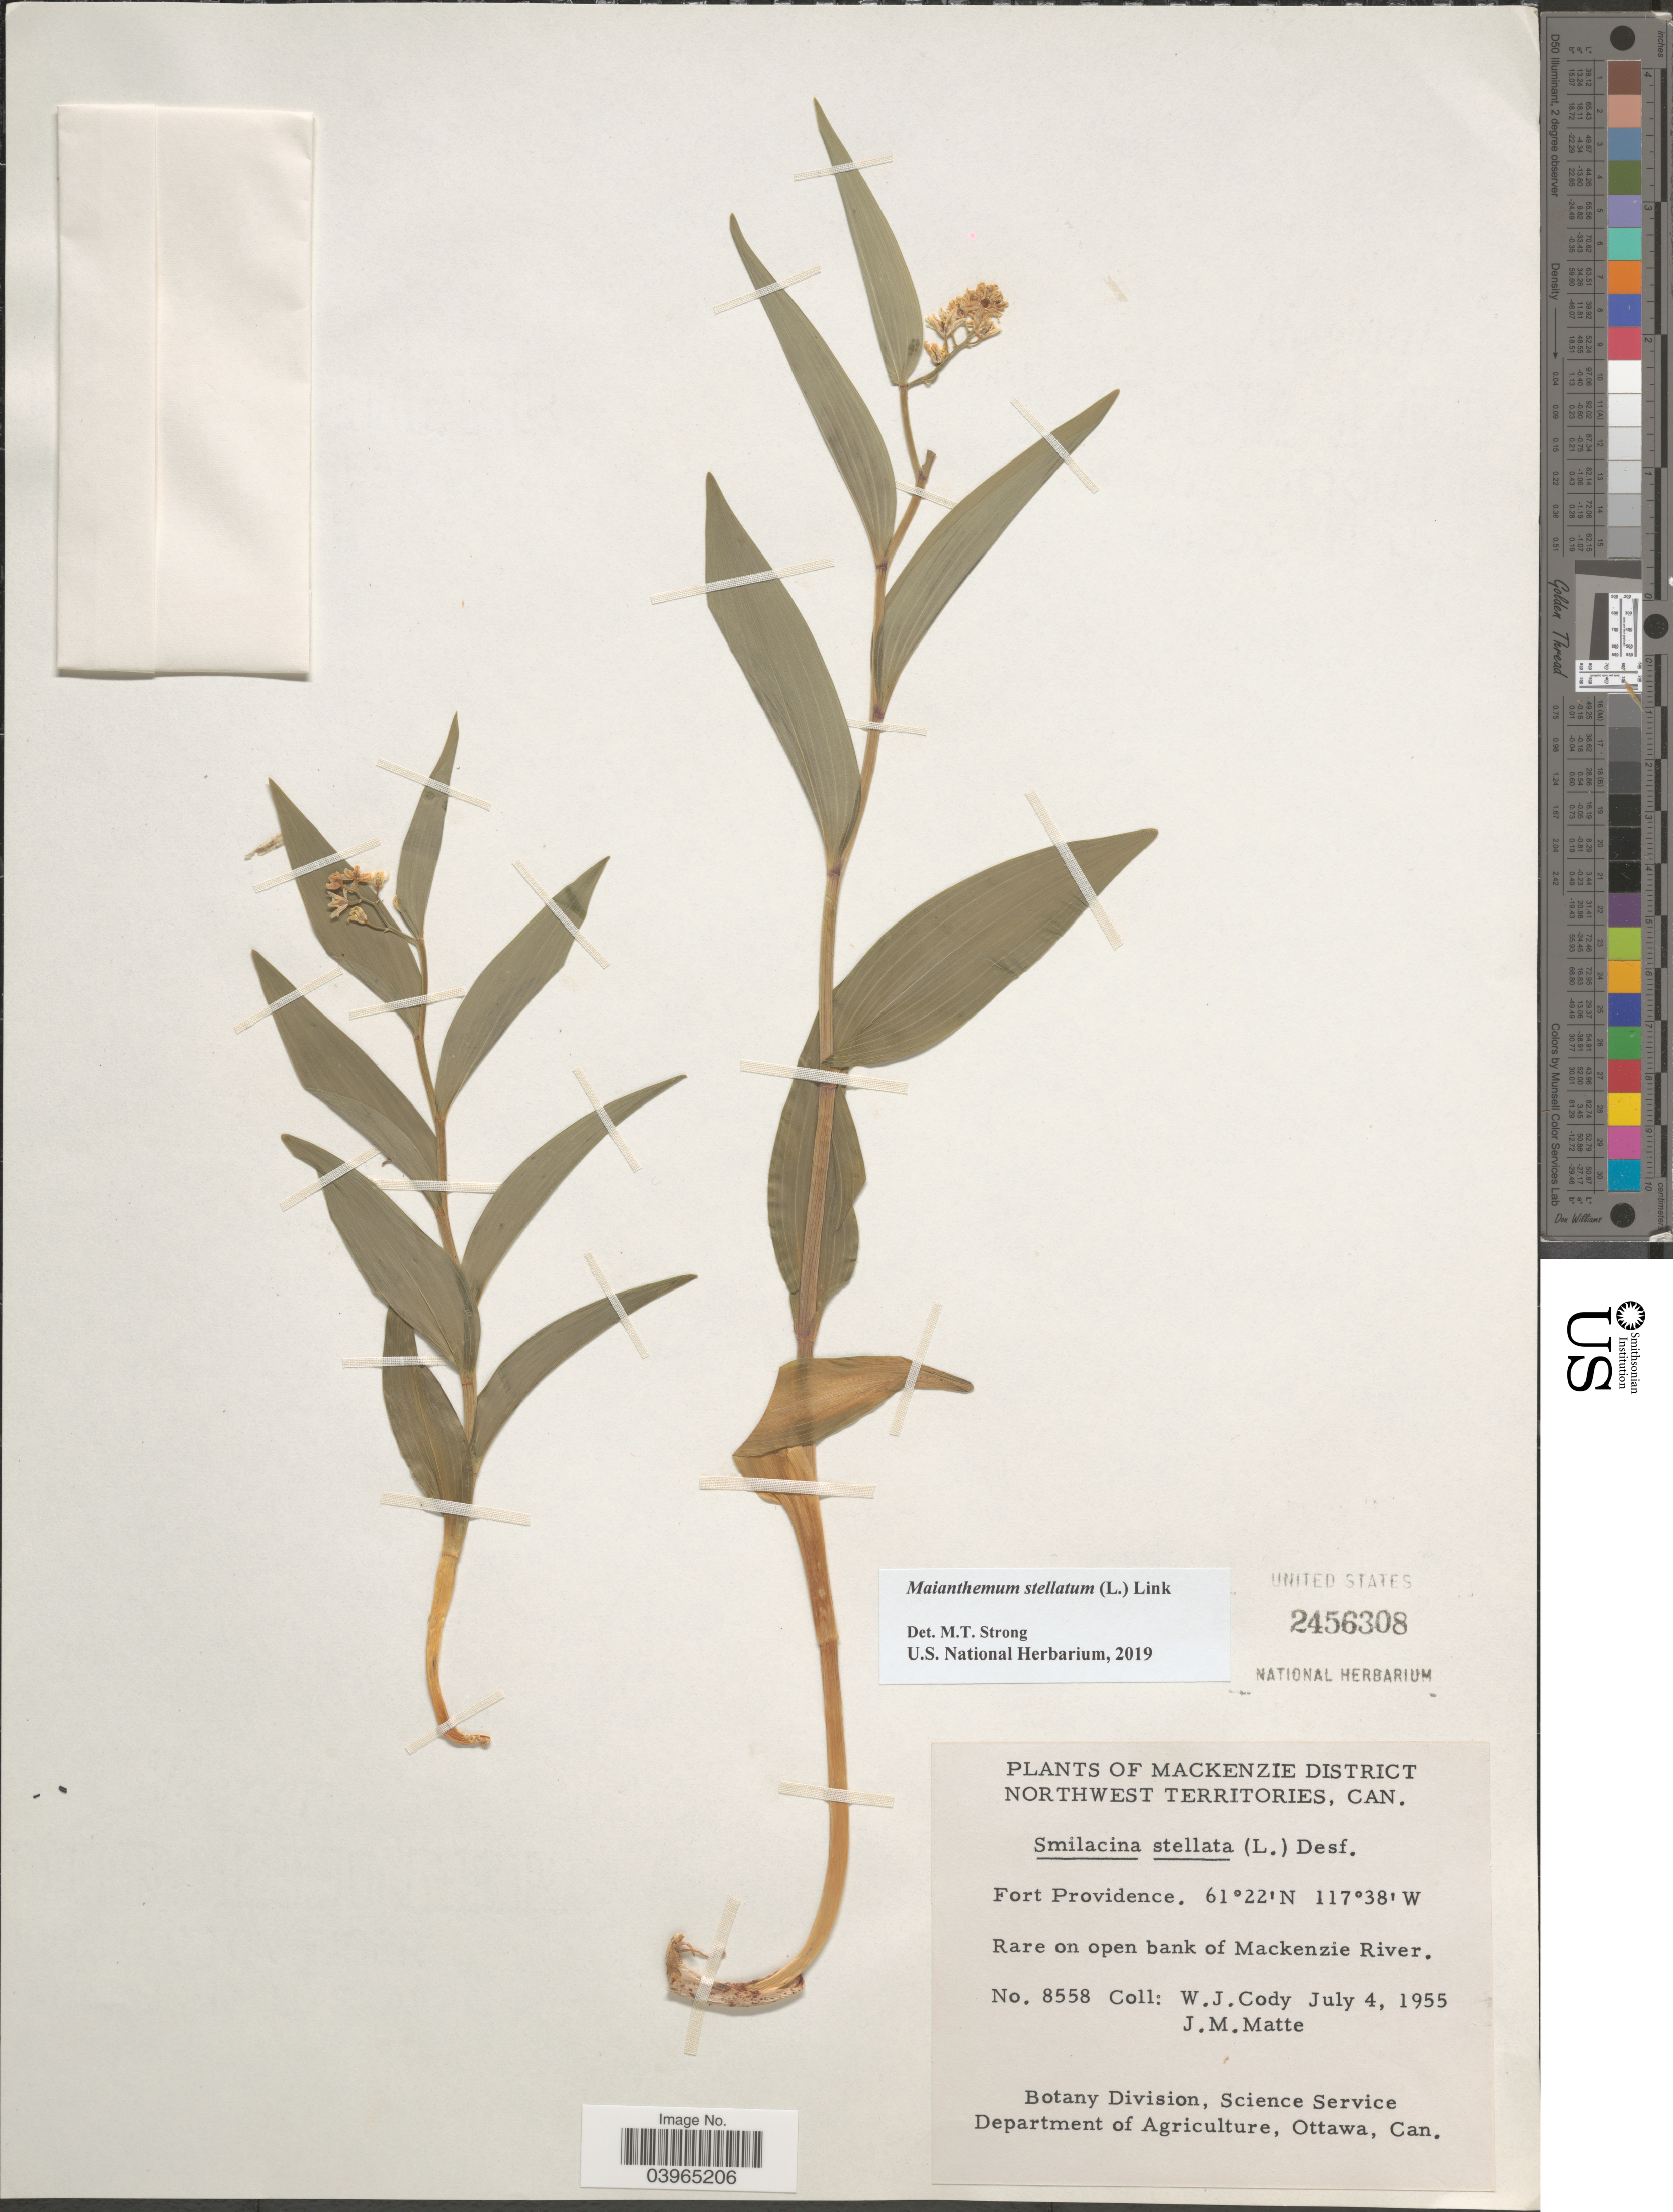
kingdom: Plantae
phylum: Tracheophyta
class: Liliopsida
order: Asparagales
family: Asparagaceae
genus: Maianthemum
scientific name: Maianthemum stellatum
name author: (L.) Link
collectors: W. Cody & J. Matte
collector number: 8558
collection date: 1955-07-04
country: Canada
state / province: Northwest Territories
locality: Mackenzie District. Fort Providence. Rare on open bank of Mackenzie River.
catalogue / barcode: US 2456308